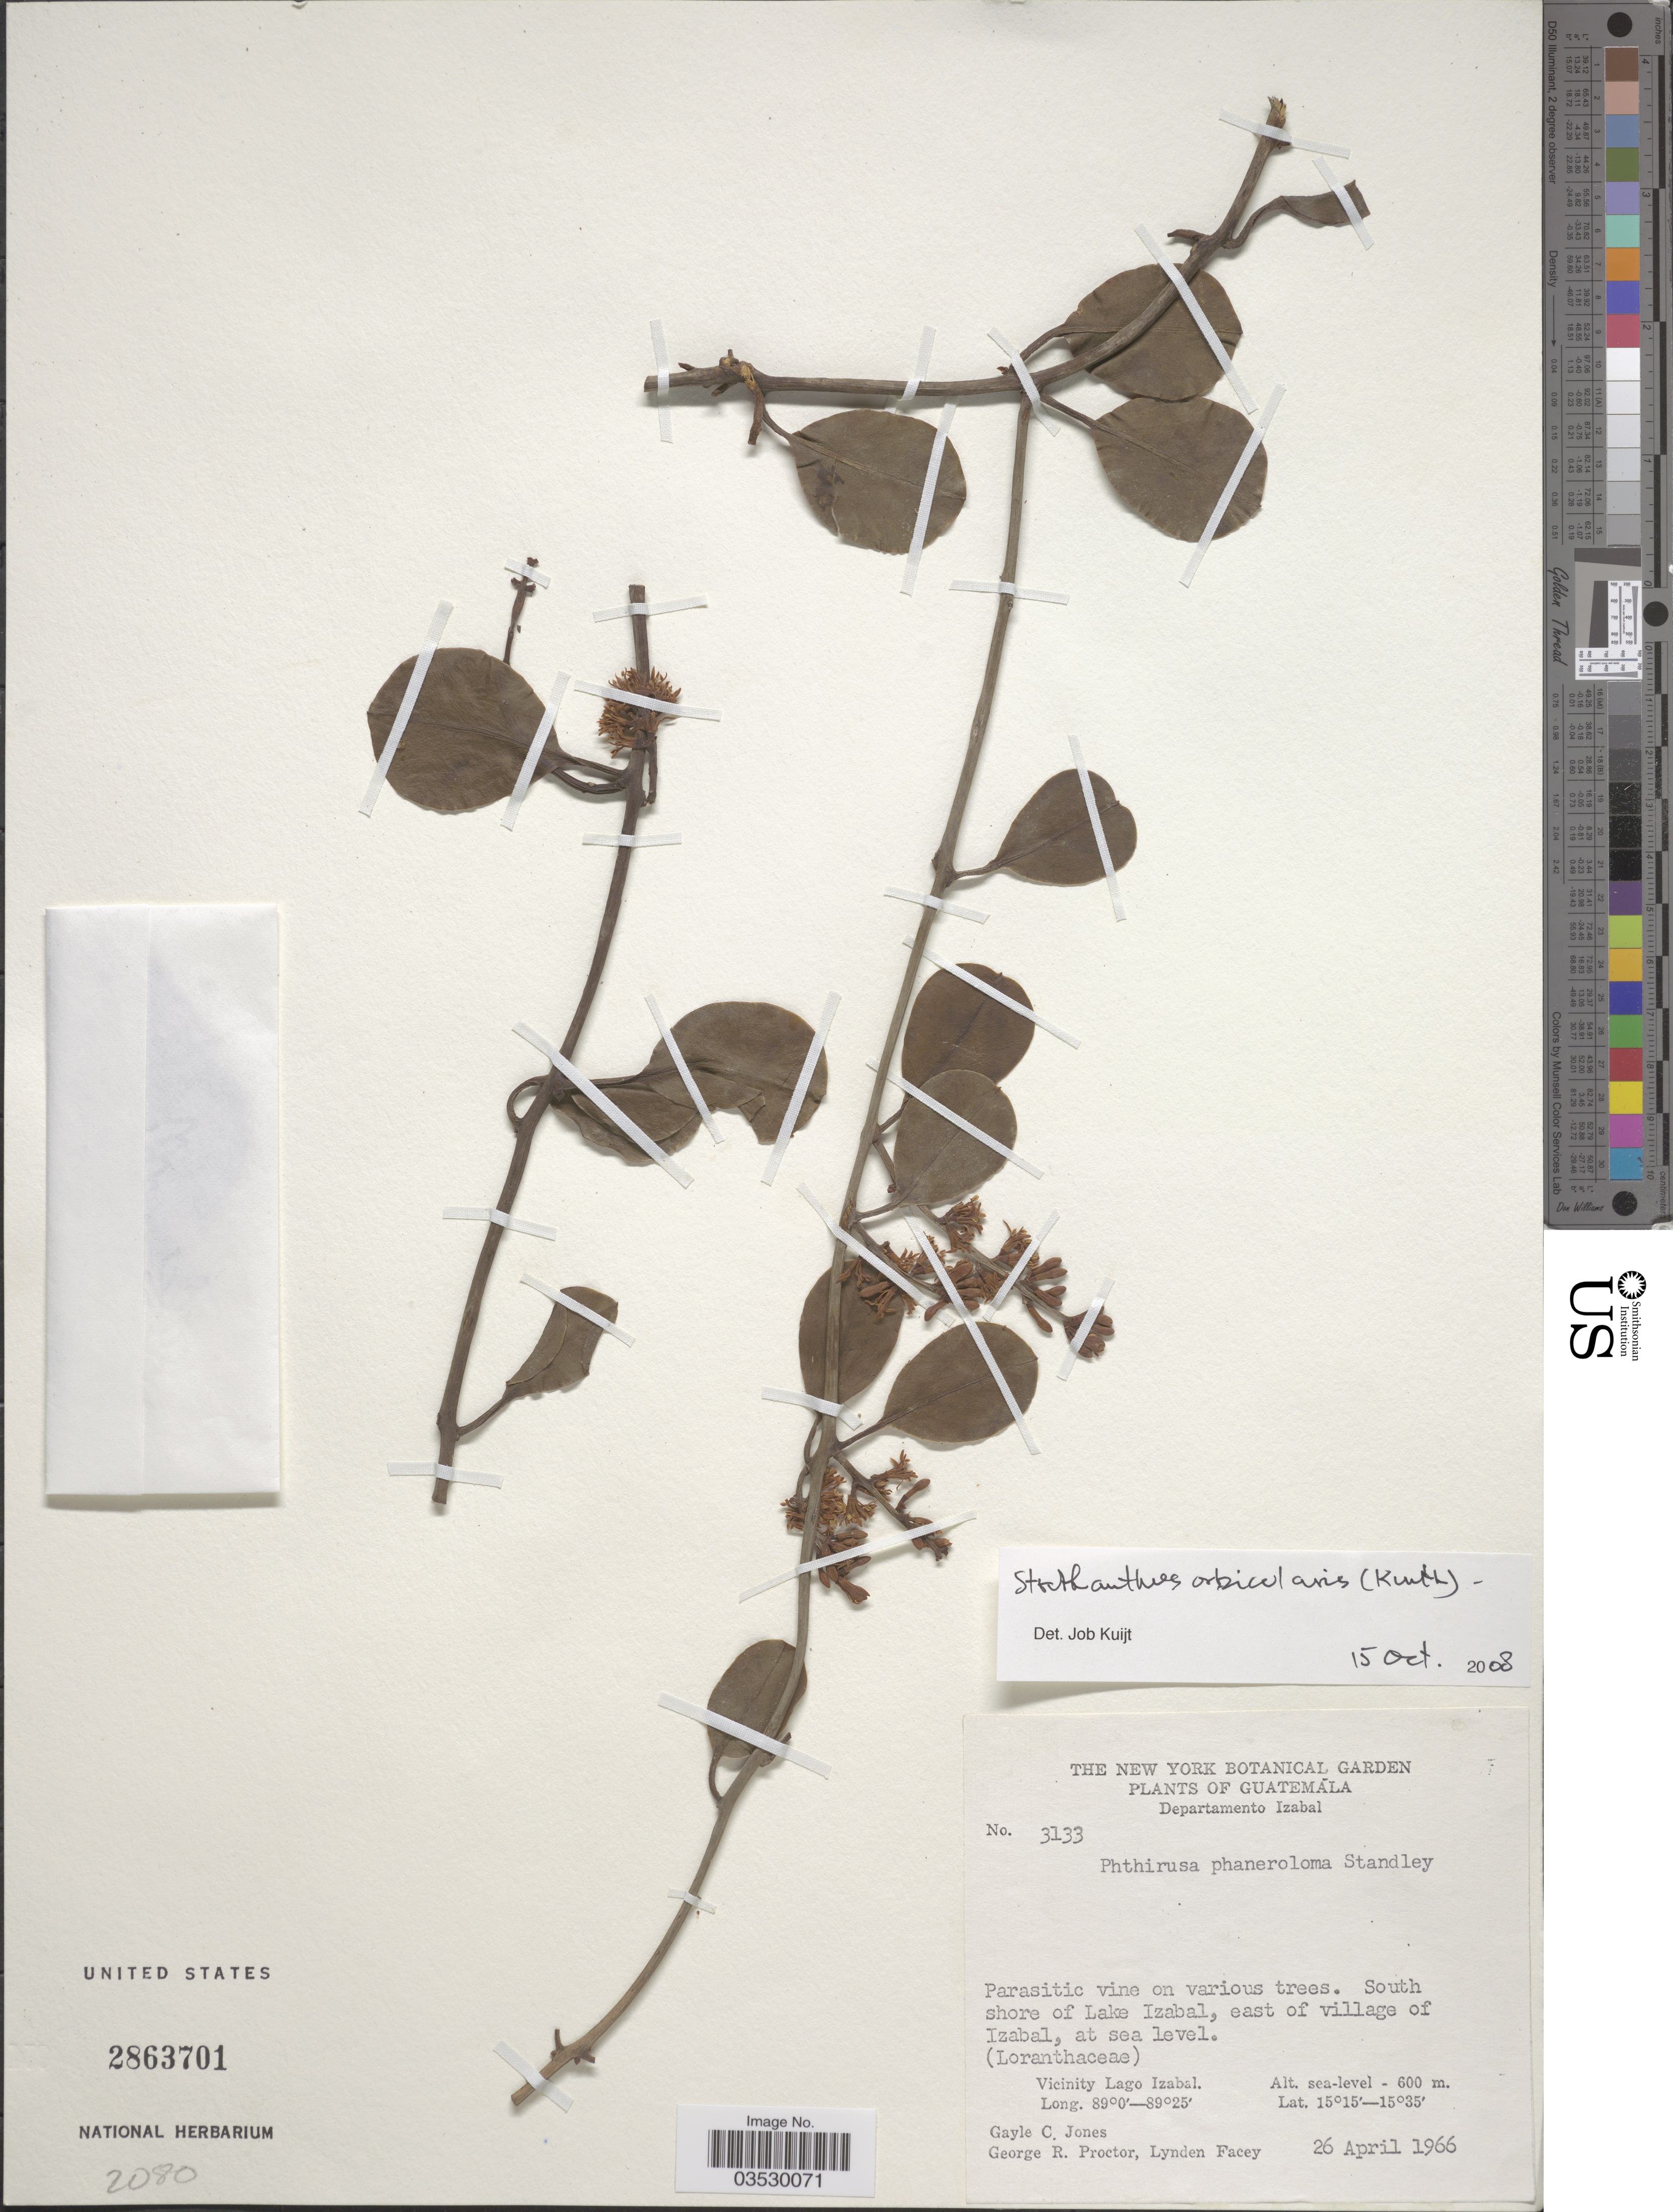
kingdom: Plantae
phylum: Tracheophyta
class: Magnoliopsida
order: Santalales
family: Loranthaceae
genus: Struthanthus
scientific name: Struthanthus orbicularis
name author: (Kunth) Blume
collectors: G. C. Jones, G. R. Proctor & L. Facey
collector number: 3133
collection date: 1966-04-26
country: Guatemala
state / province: Izabal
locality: Departamento Izabal. South shore of Lake Izabal, east of village of Izabal. Vicinity of Lago Izabal.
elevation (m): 0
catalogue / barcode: US 2863701